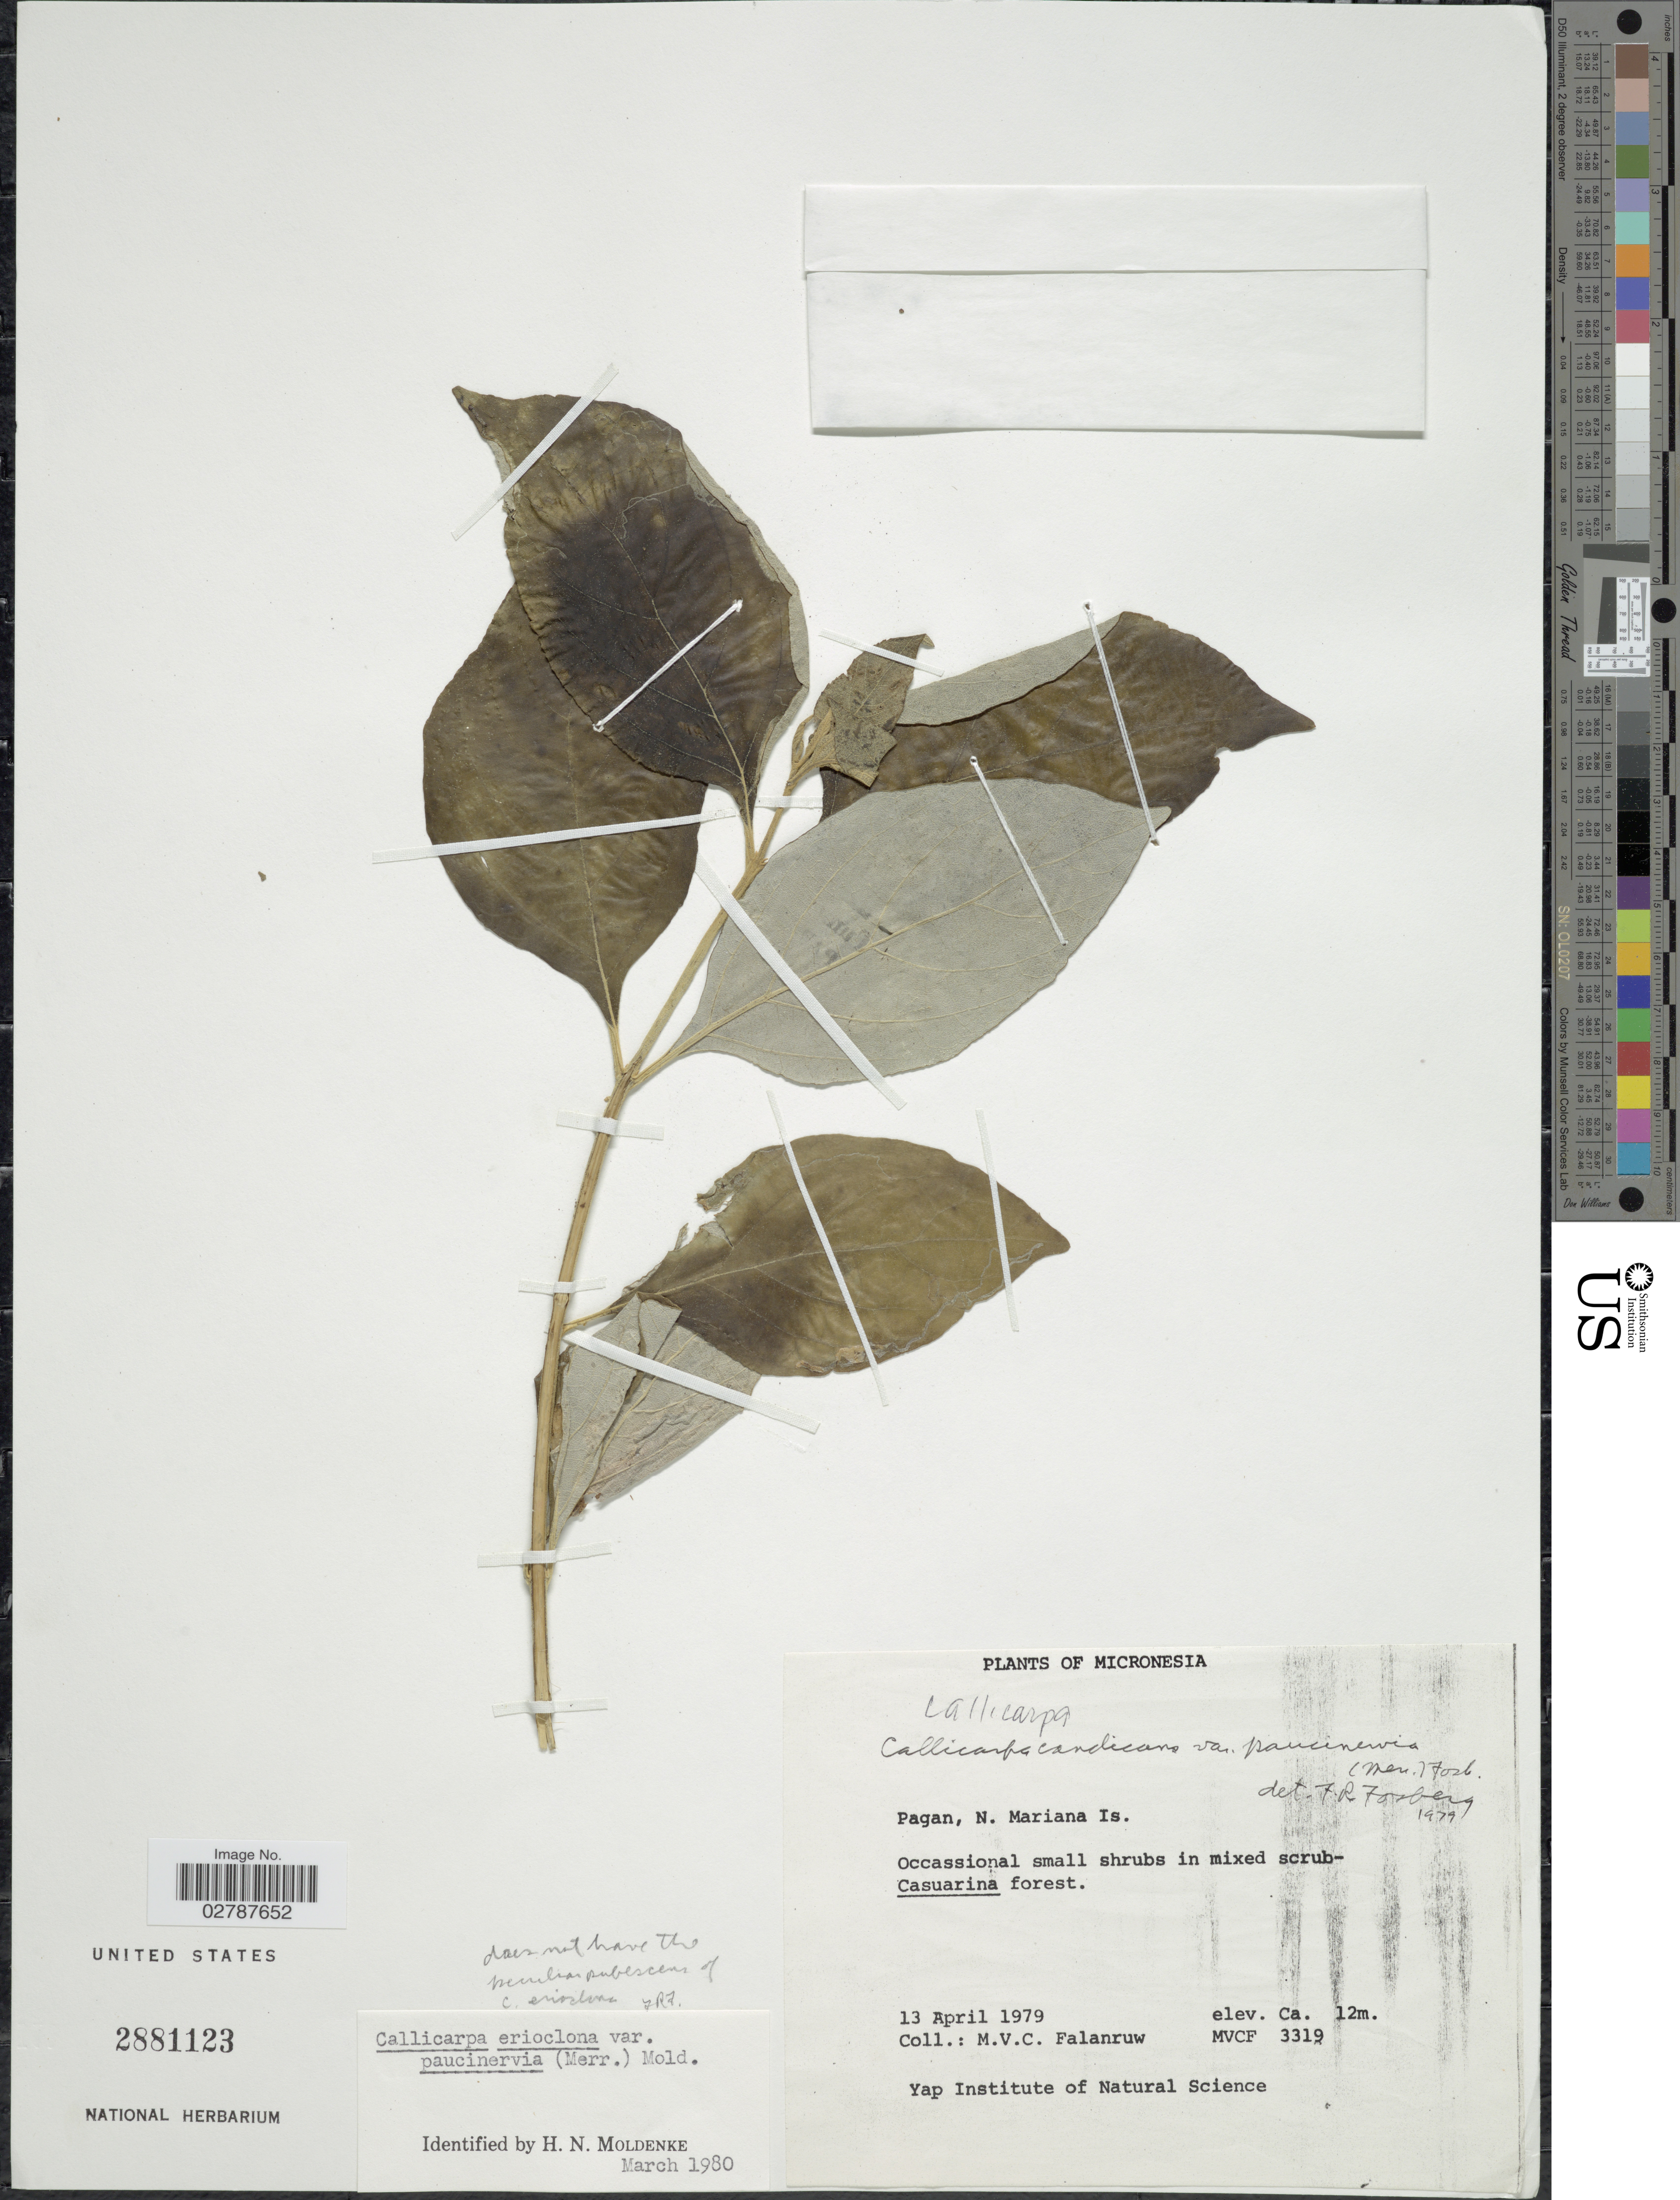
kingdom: Plantae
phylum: Tracheophyta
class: Magnoliopsida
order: Lamiales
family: Lamiaceae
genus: Callicarpa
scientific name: Callicarpa candicans var. paucinervia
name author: (Merr.) Fosberg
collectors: M. V. Falanruw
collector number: MVCF3319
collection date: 1979-04-13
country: Northern Mariana Islands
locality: Micronesia. Pagan, N. Mariana Is.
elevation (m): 12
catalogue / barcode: US 2881123